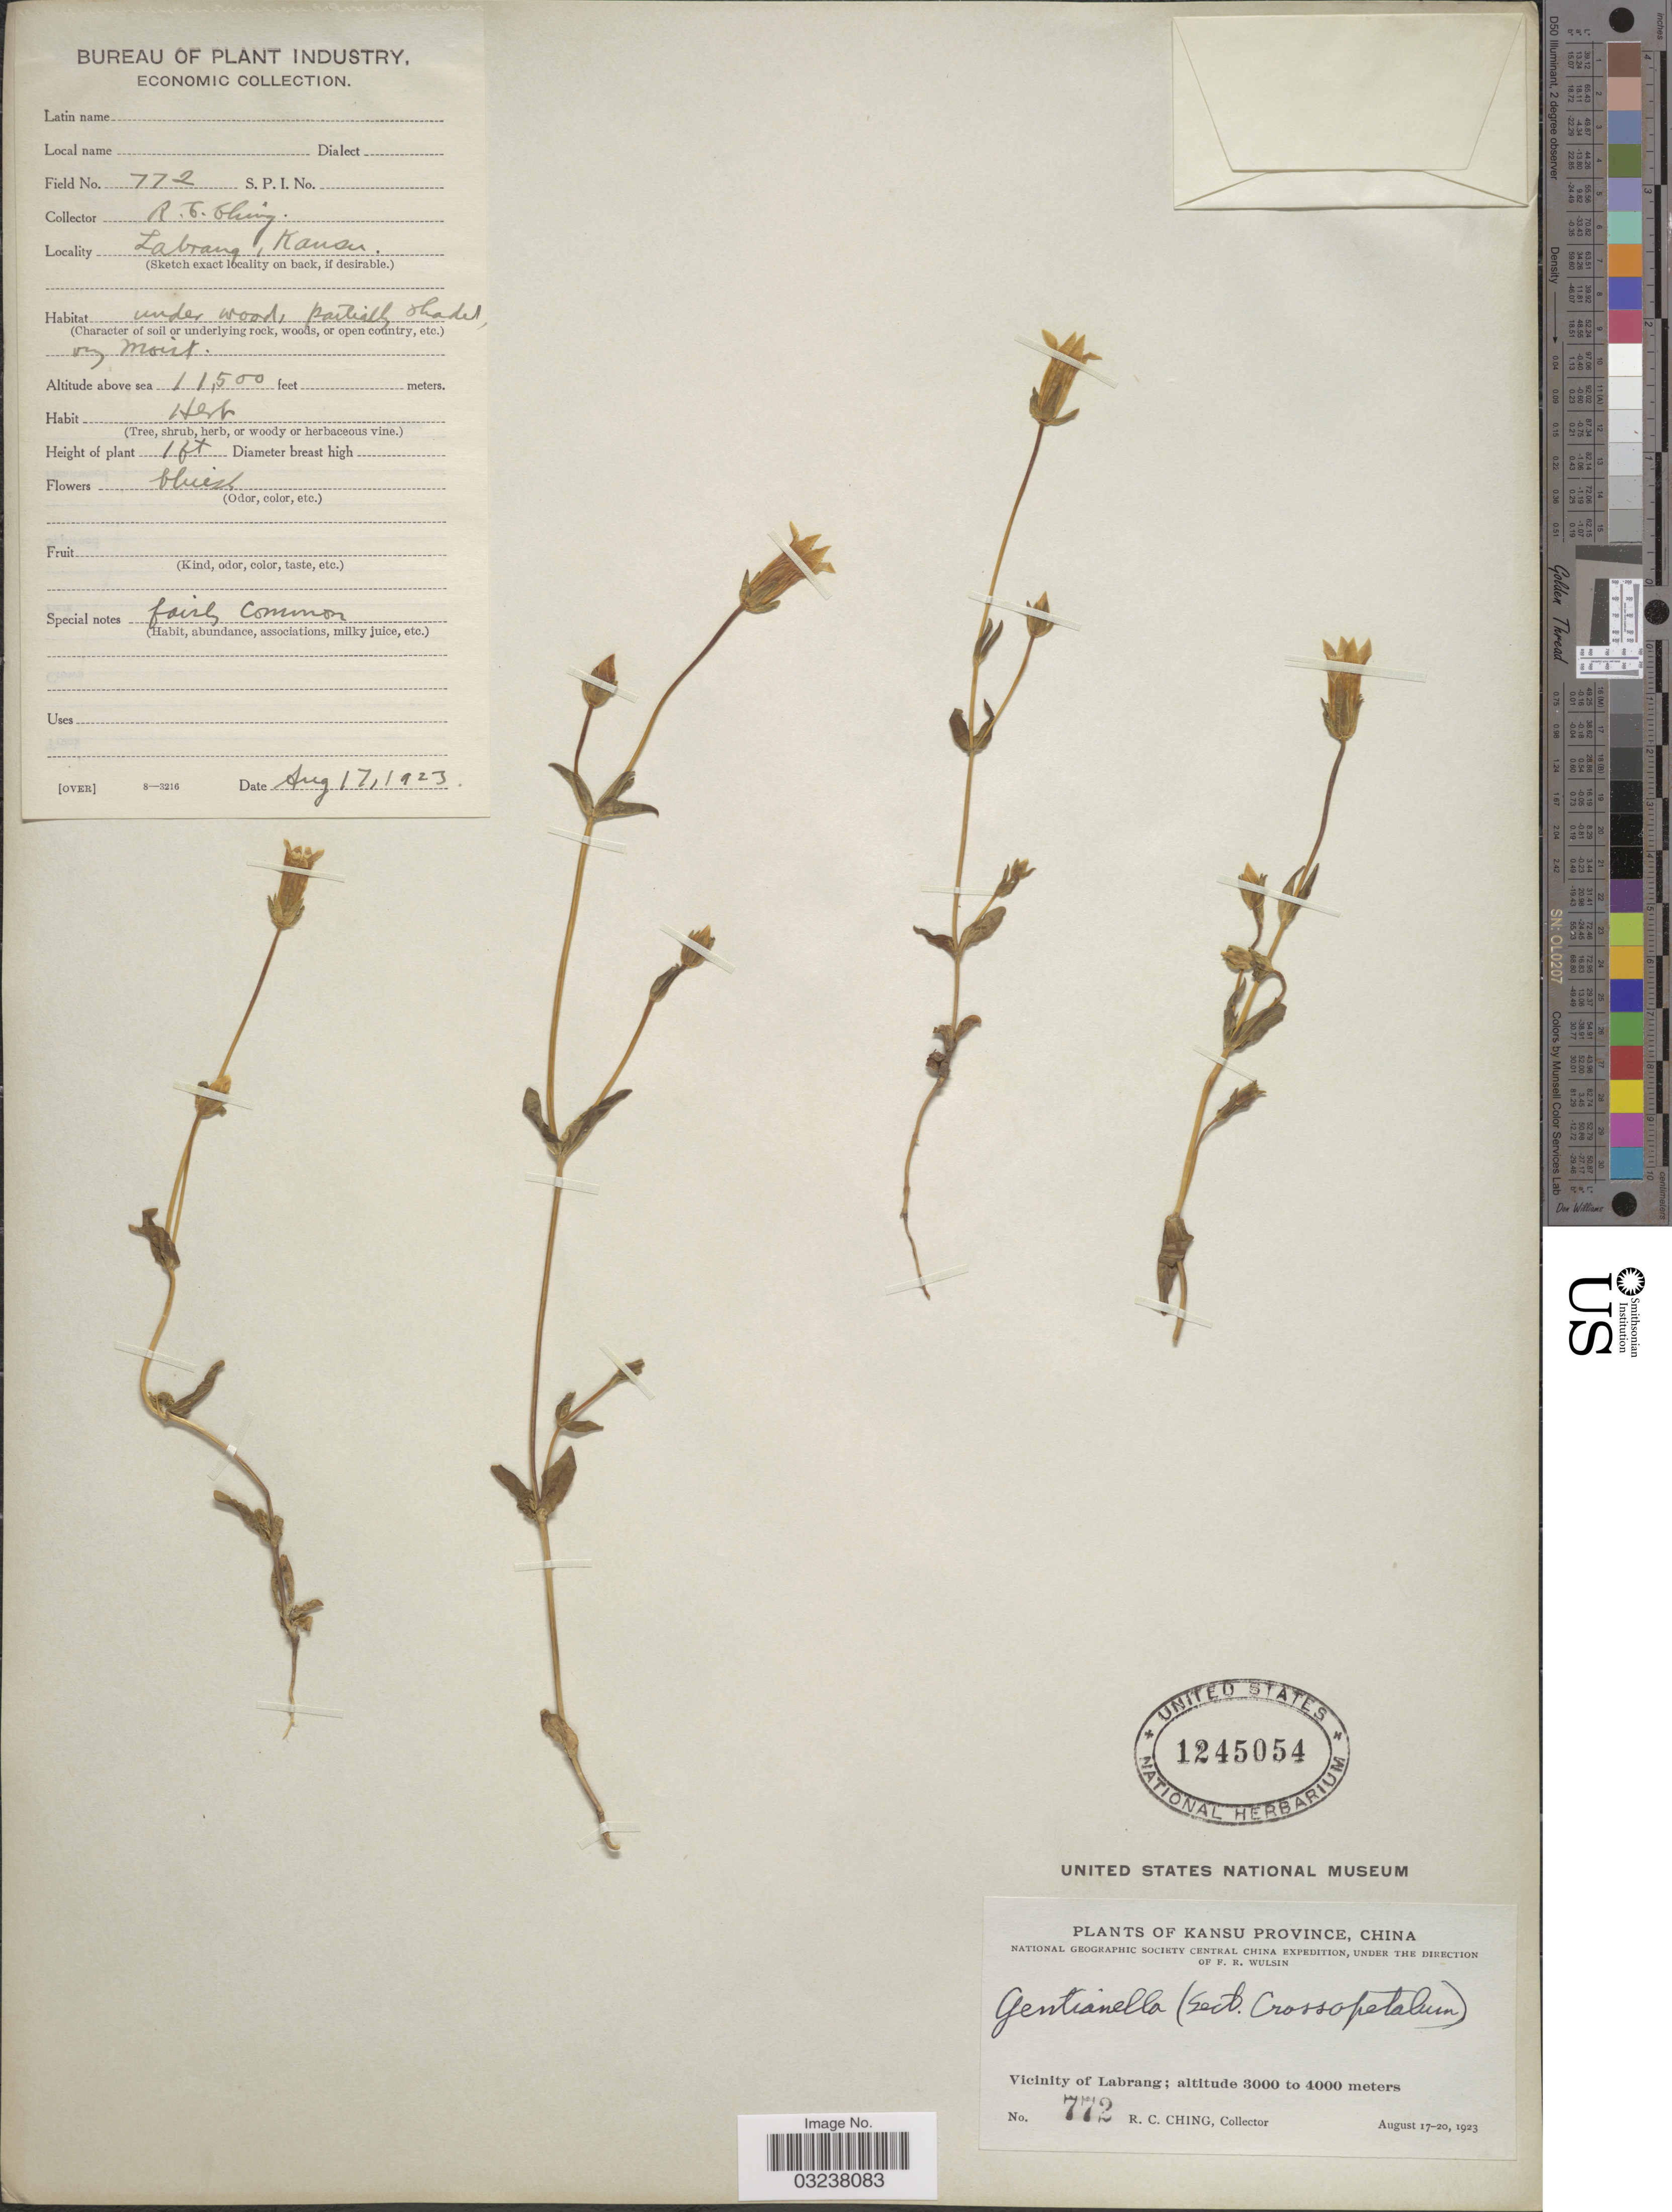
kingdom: Plantae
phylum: Tracheophyta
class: Magnoliopsida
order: Gentianales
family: Gentianaceae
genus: Gentianella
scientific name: Gentianella sp.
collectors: R. C. Ching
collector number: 772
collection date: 1923-08-17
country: China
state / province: Gansu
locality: Kansu Province. Vicinity of Labrang.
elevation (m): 3505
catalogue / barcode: US 1245054